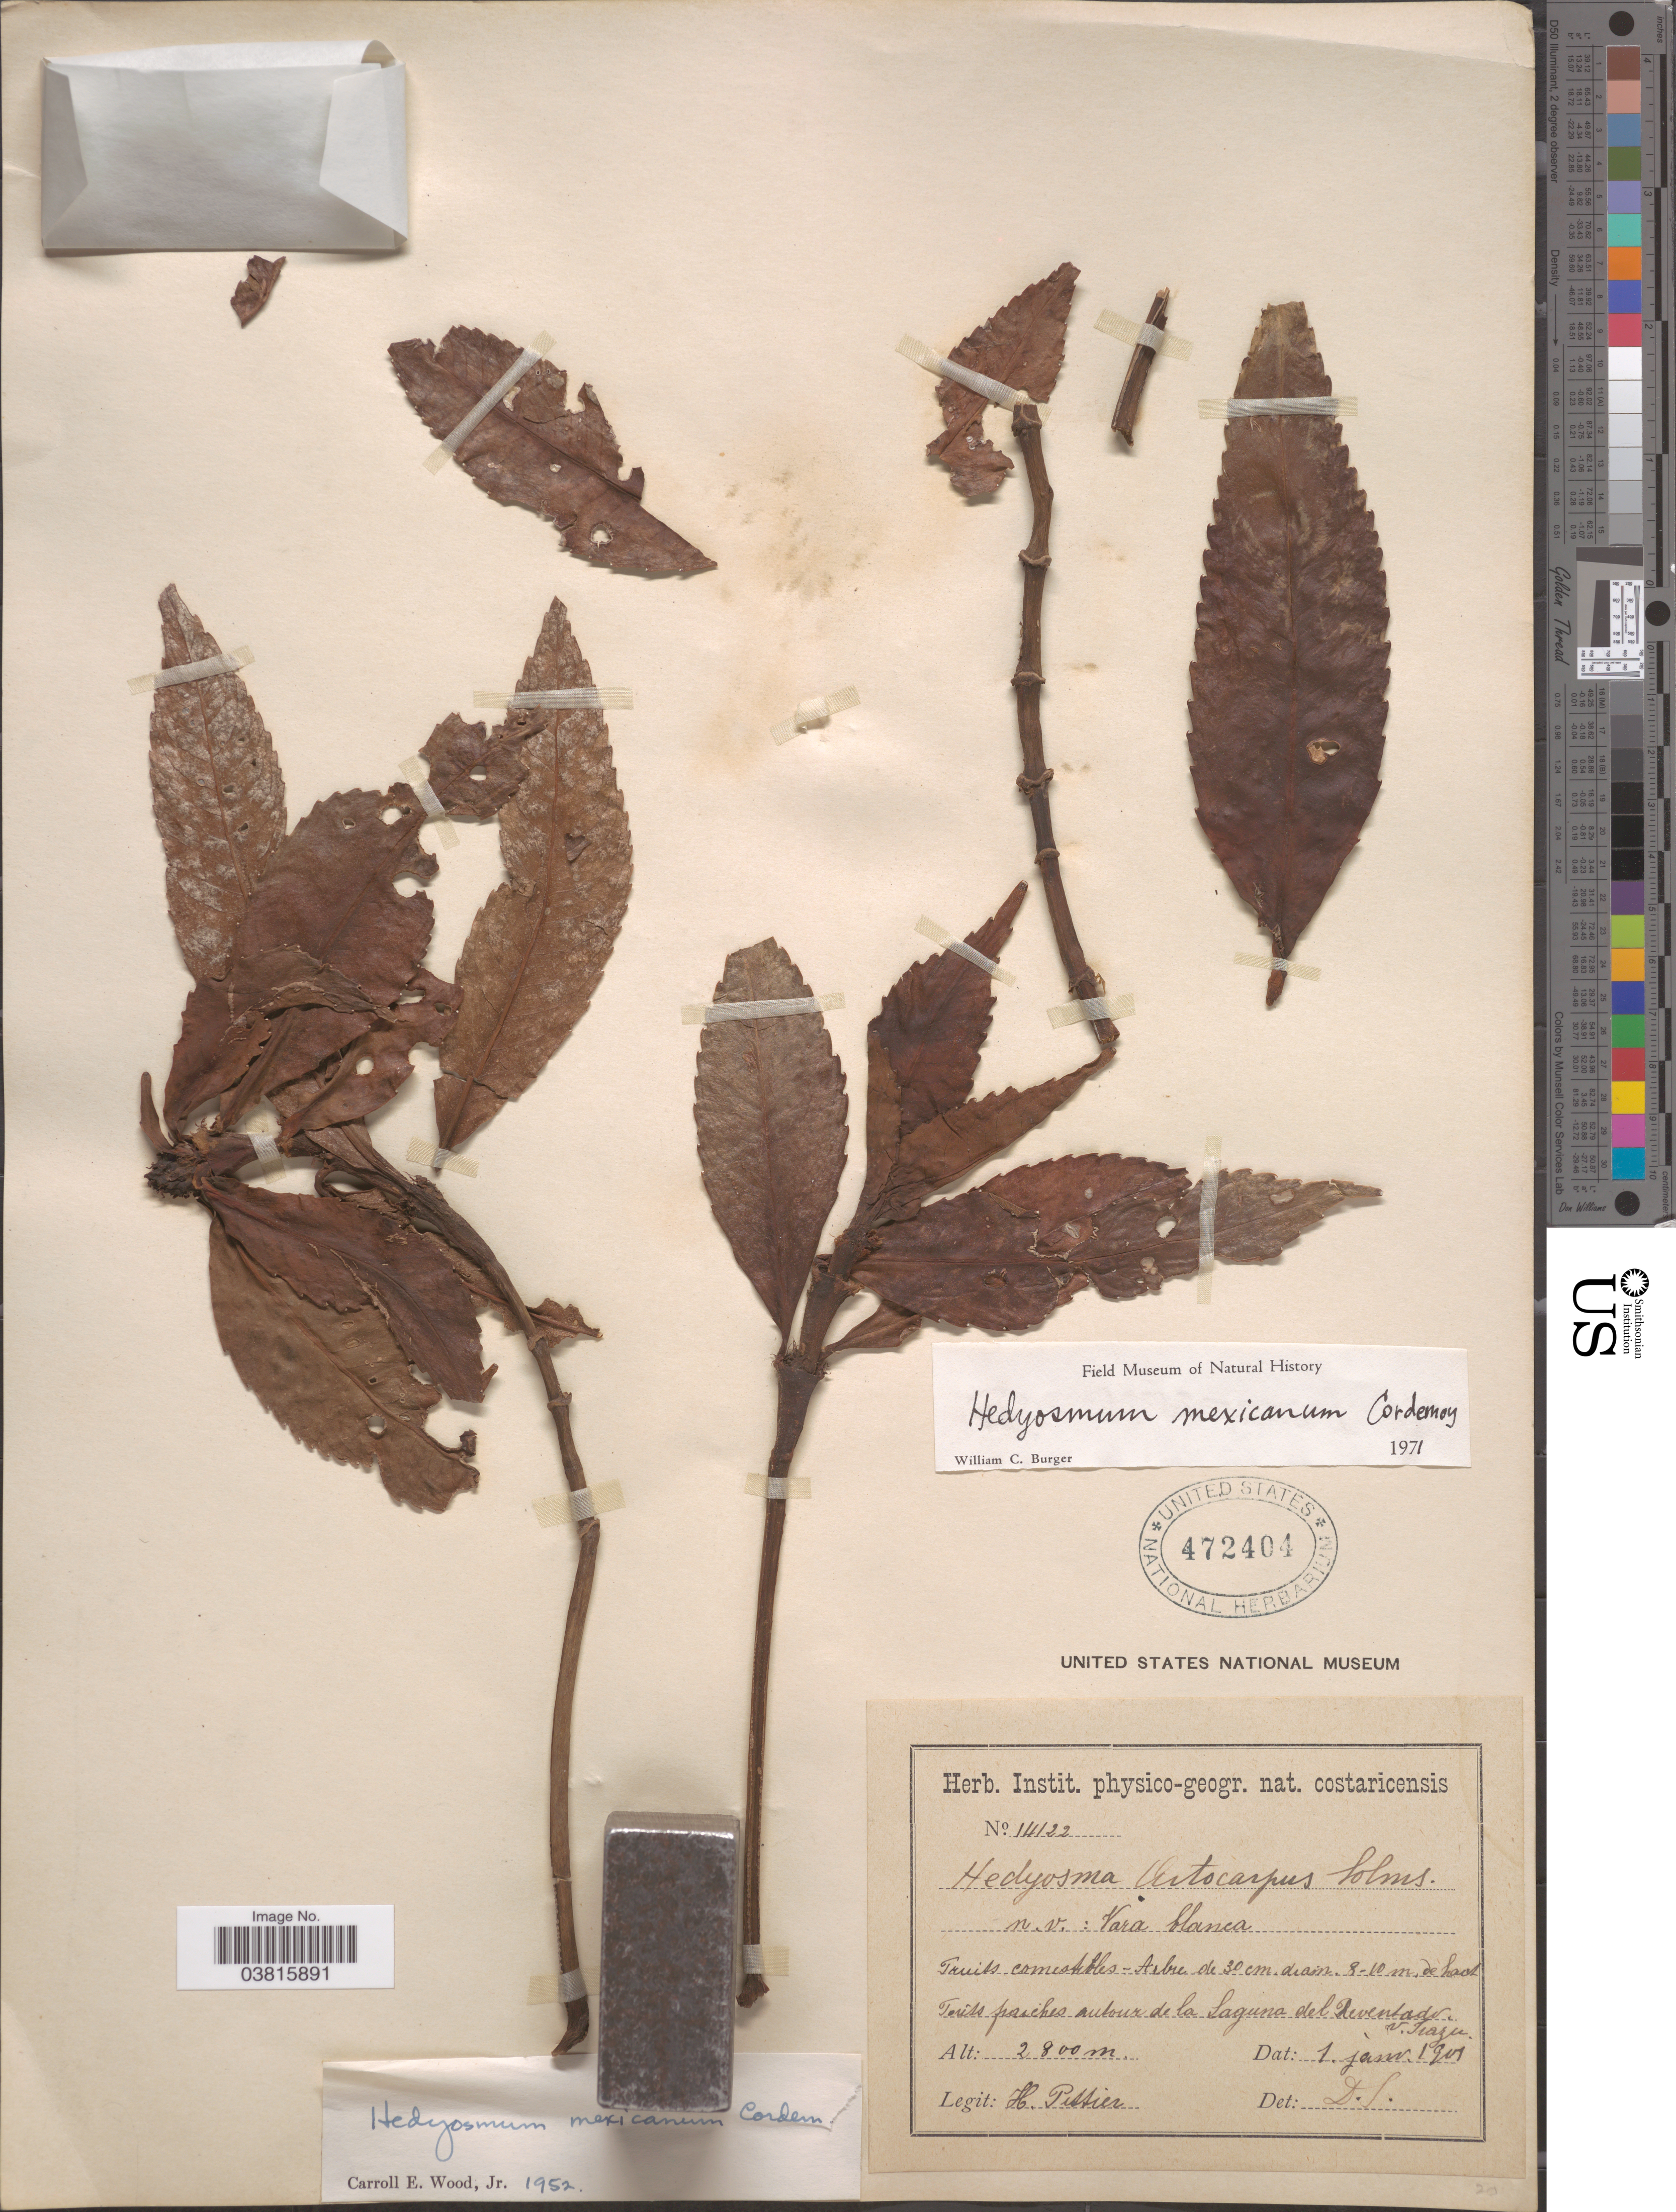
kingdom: Plantae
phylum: Tracheophyta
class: Magnoliopsida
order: Chloranthales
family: Chloranthaceae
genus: Hedyosmum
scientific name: Hedyosmum artocarpus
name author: Solms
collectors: H. F. Pittier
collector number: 14122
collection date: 1901-01-01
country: Costa Rica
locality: Forêts fraiches autour de la Laguna del Reventado v. Irazu.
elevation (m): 2800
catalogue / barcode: US 472404